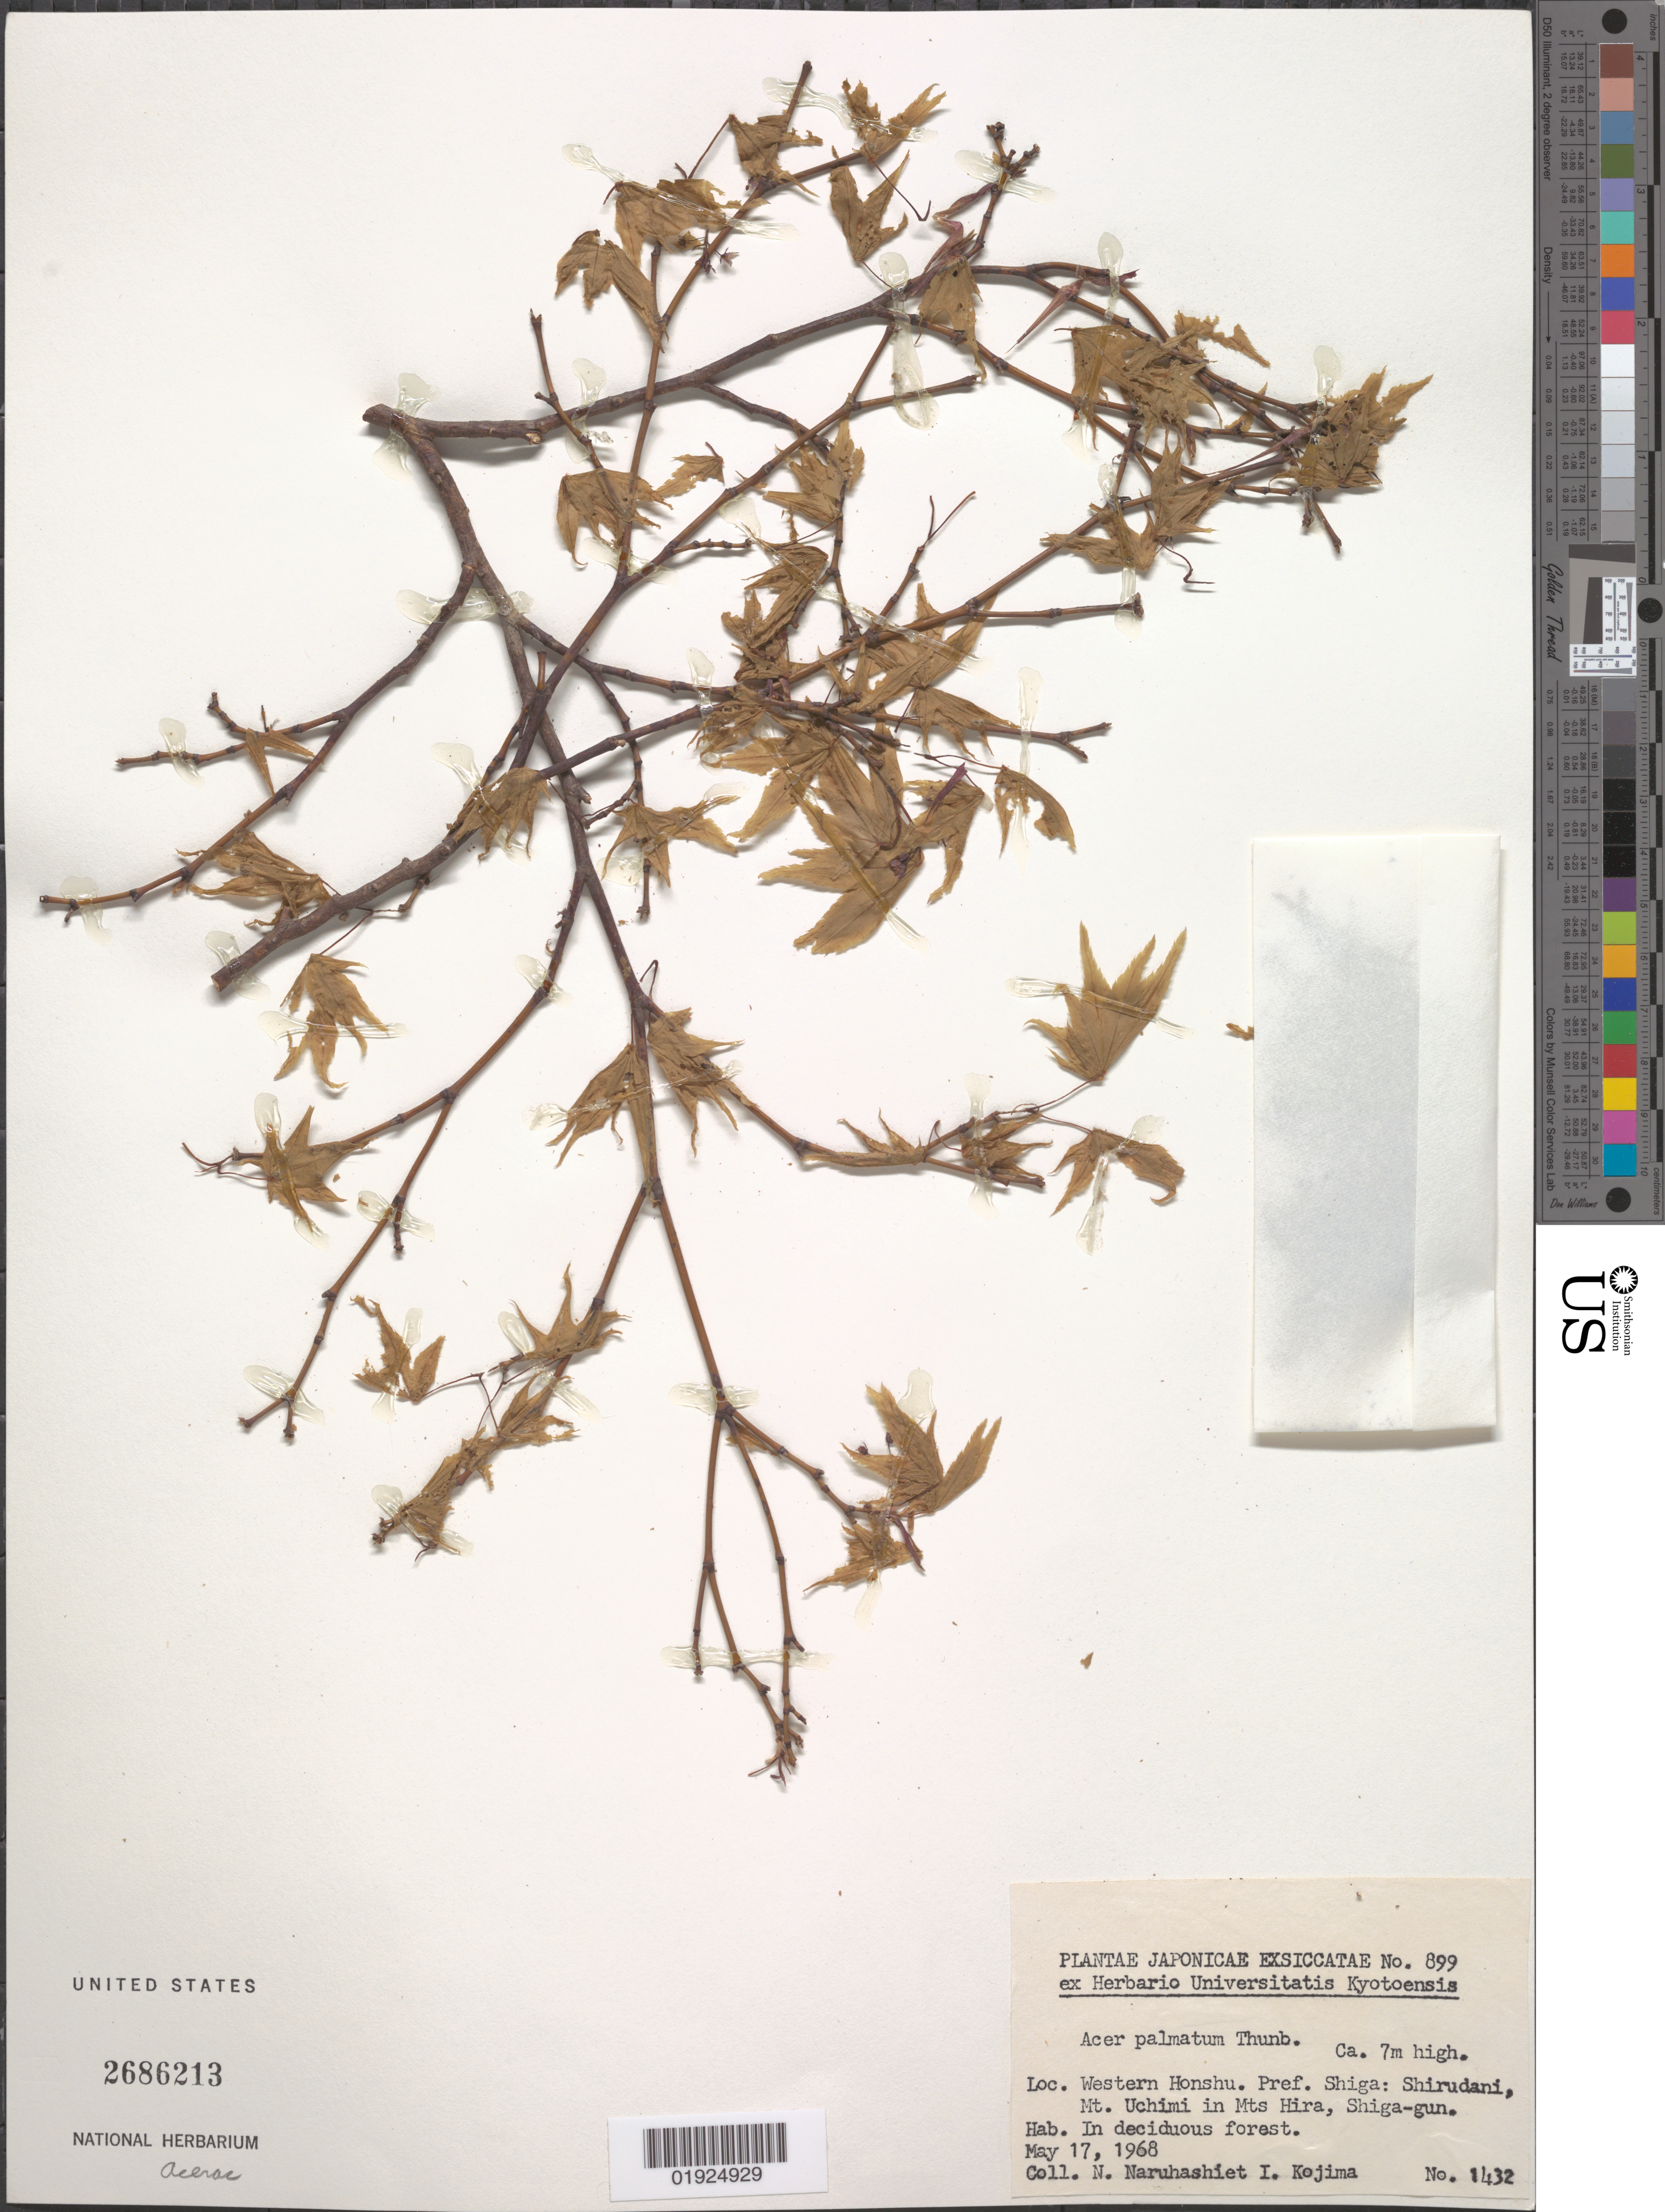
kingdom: Plantae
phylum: Tracheophyta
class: Magnoliopsida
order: Sapindales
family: Sapindaceae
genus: Acer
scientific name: Acer palmatum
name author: Thunb.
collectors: N. Naruhashiet & I. Kojima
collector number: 1432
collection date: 1968-05-17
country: Japan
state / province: Siga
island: Honshu I.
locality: Shirudani, Mt. Uchimi in Mts. Hira, Shiga-gun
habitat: In deciduous forest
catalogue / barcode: US 2686213